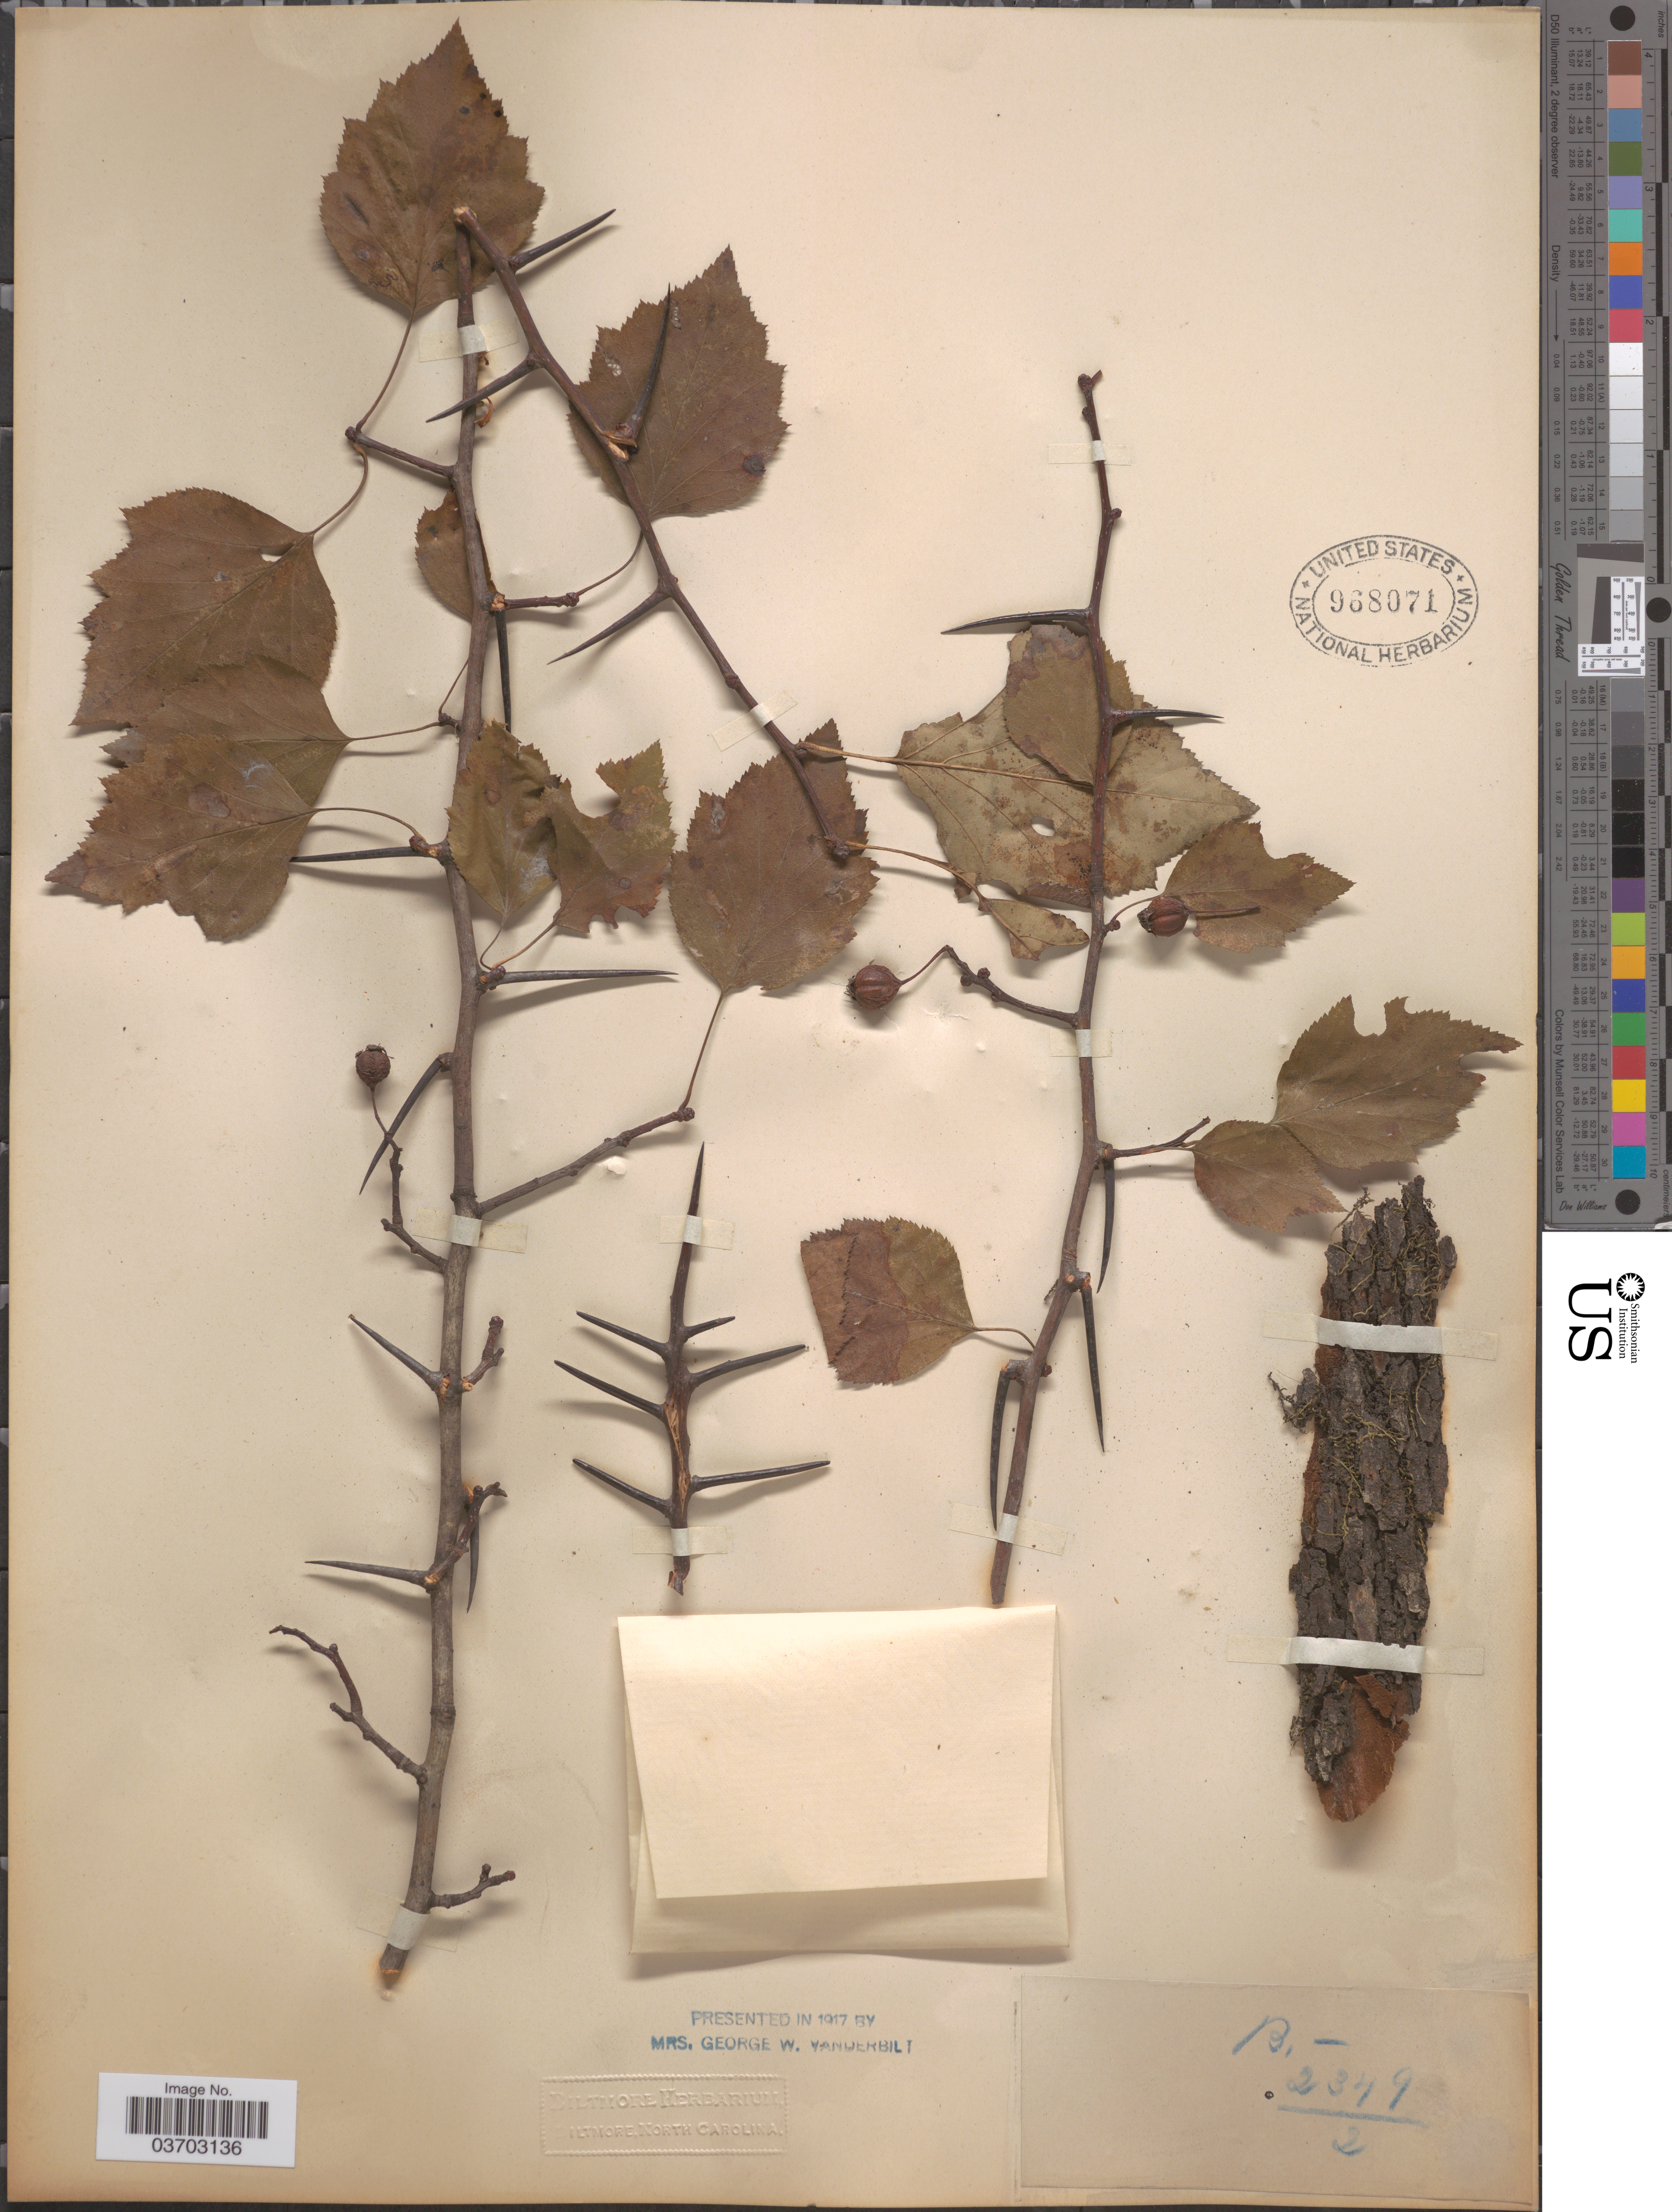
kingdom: Plantae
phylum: Tracheophyta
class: Magnoliopsida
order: Rosales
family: Rosaceae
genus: Crataegus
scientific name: Crataegus sp.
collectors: ex herb. Biltmore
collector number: B2349/2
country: United States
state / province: North Carolina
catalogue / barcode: US 968071